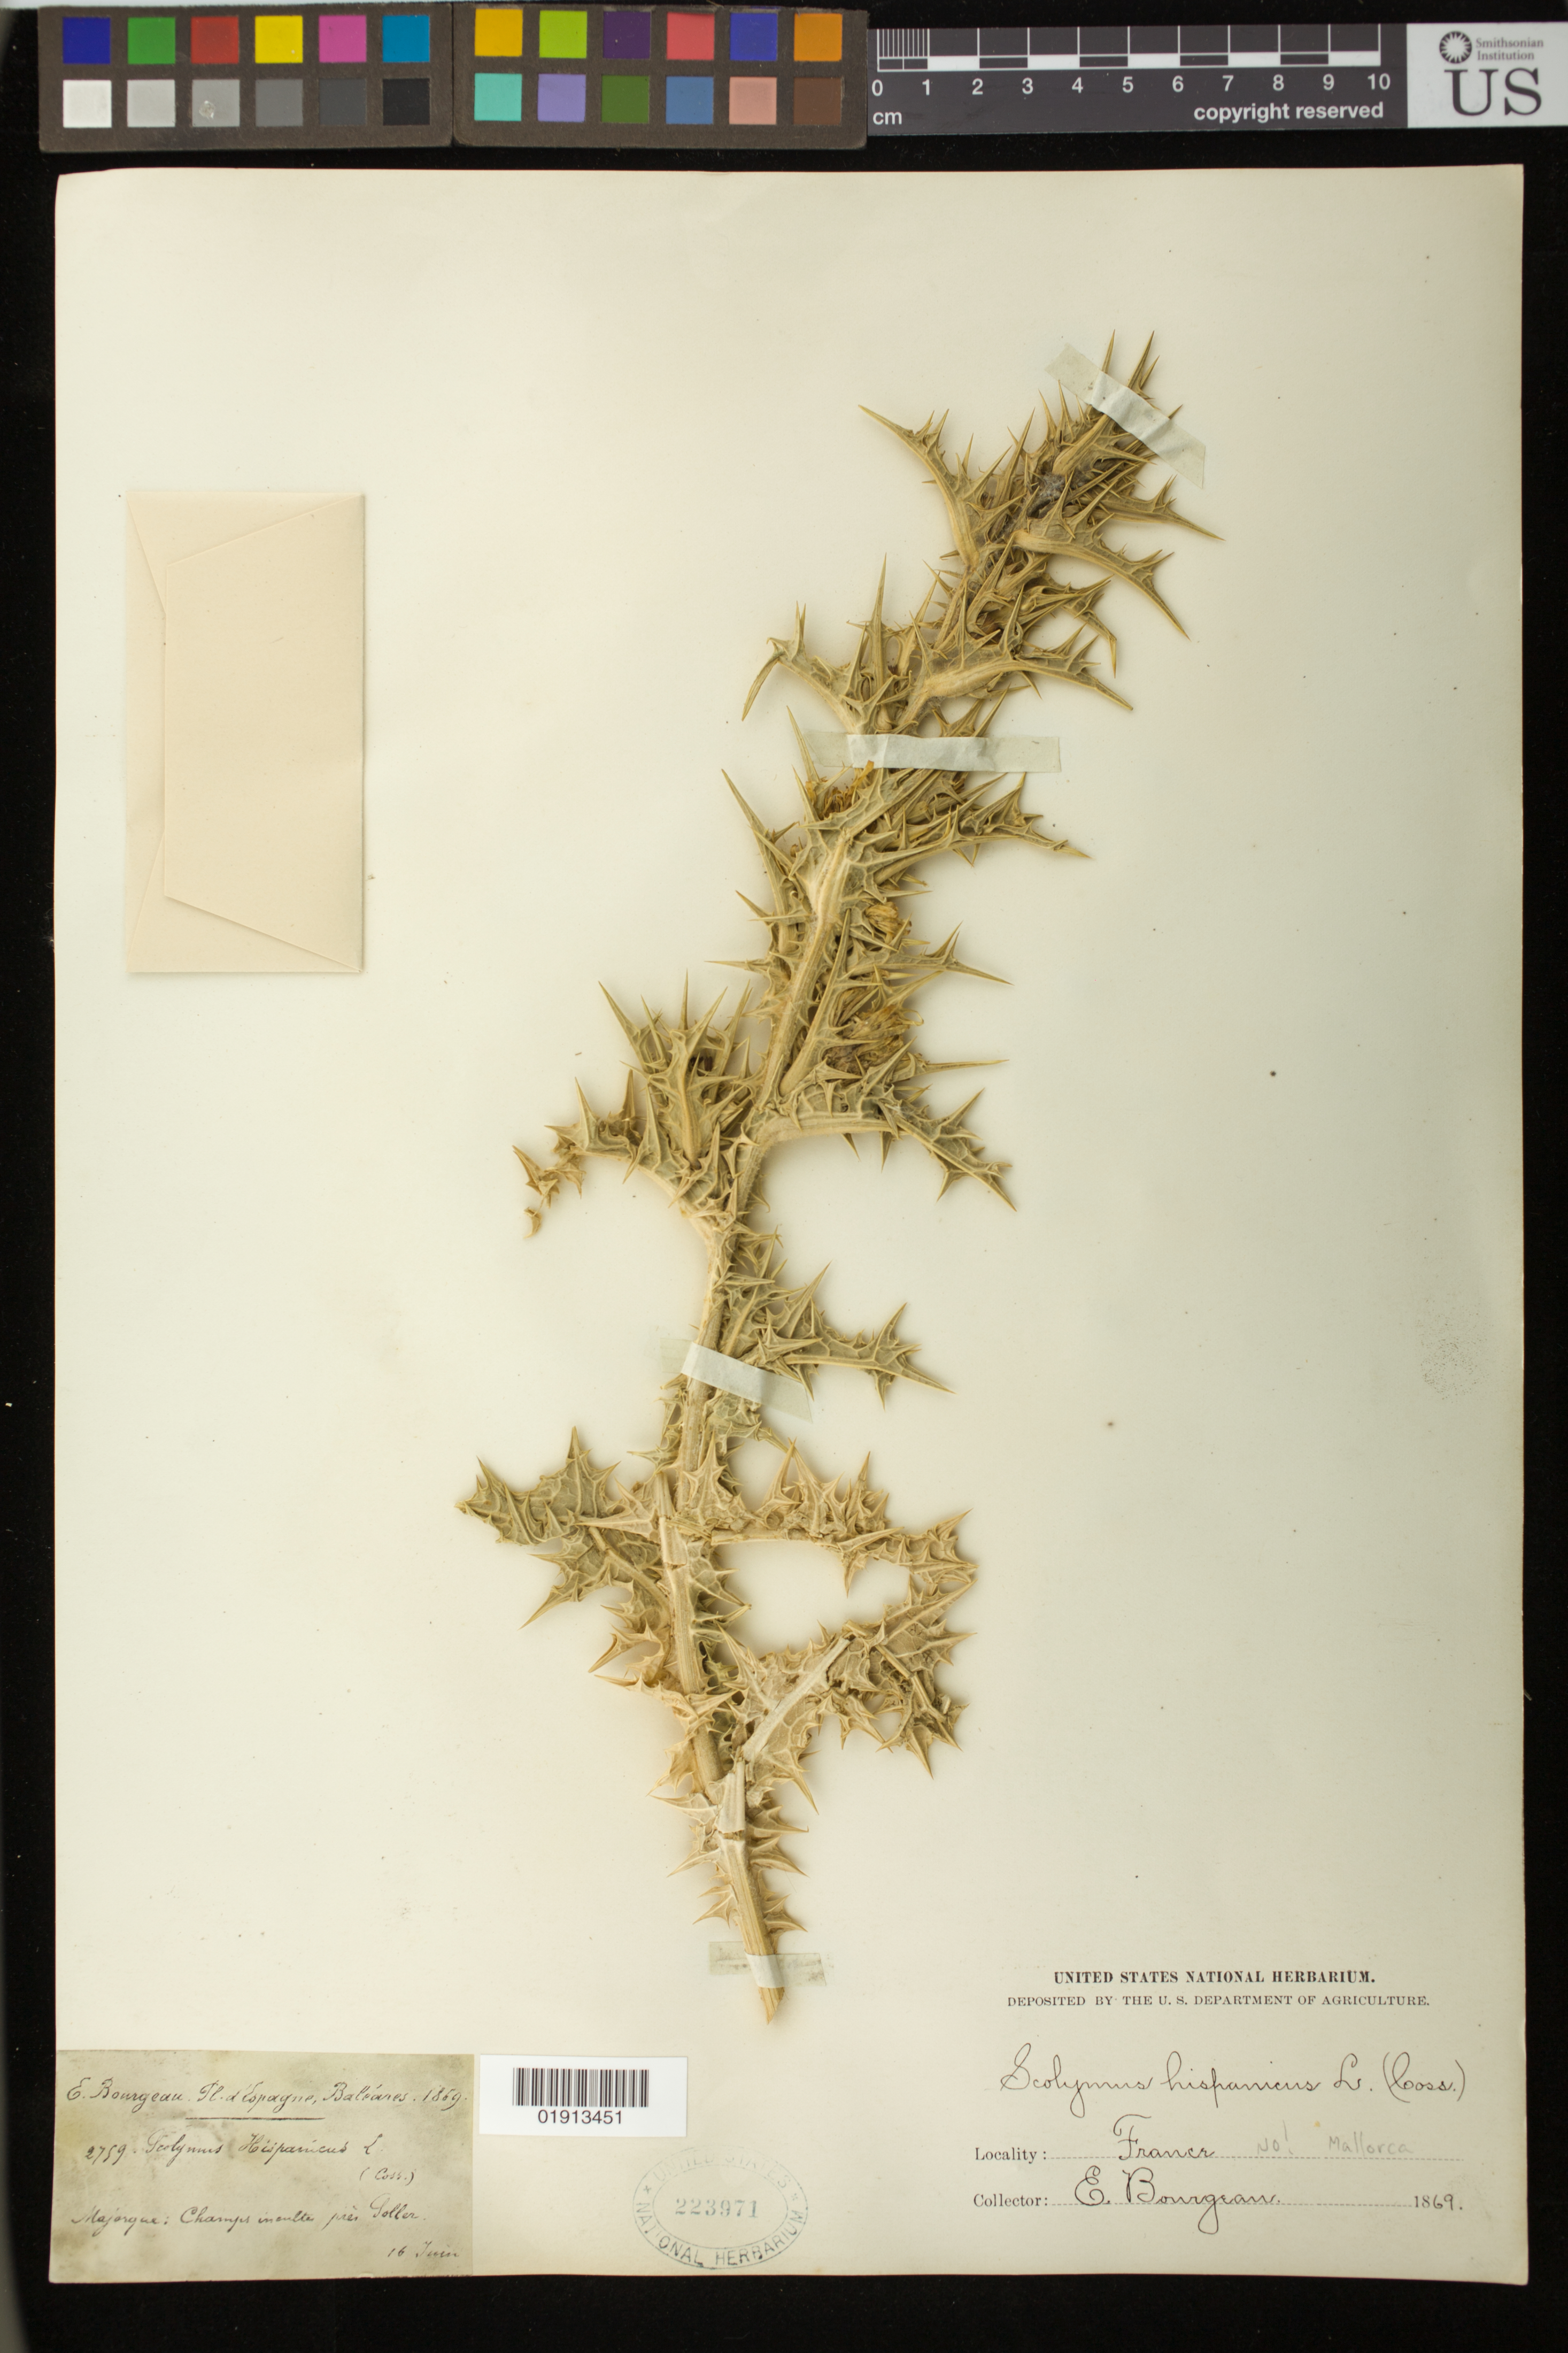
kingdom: Plantae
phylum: Tracheophyta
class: Magnoliopsida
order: Asterales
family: Asteraceae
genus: Scolymus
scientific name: Scolymus hispanicus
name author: L.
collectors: E. Bourgeau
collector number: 2759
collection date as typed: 16 Juin 1869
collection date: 1869-06-16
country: Spain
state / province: Islas Baleares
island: Majorca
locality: Majorque: Champs incultes pres Goller.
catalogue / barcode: US 223971